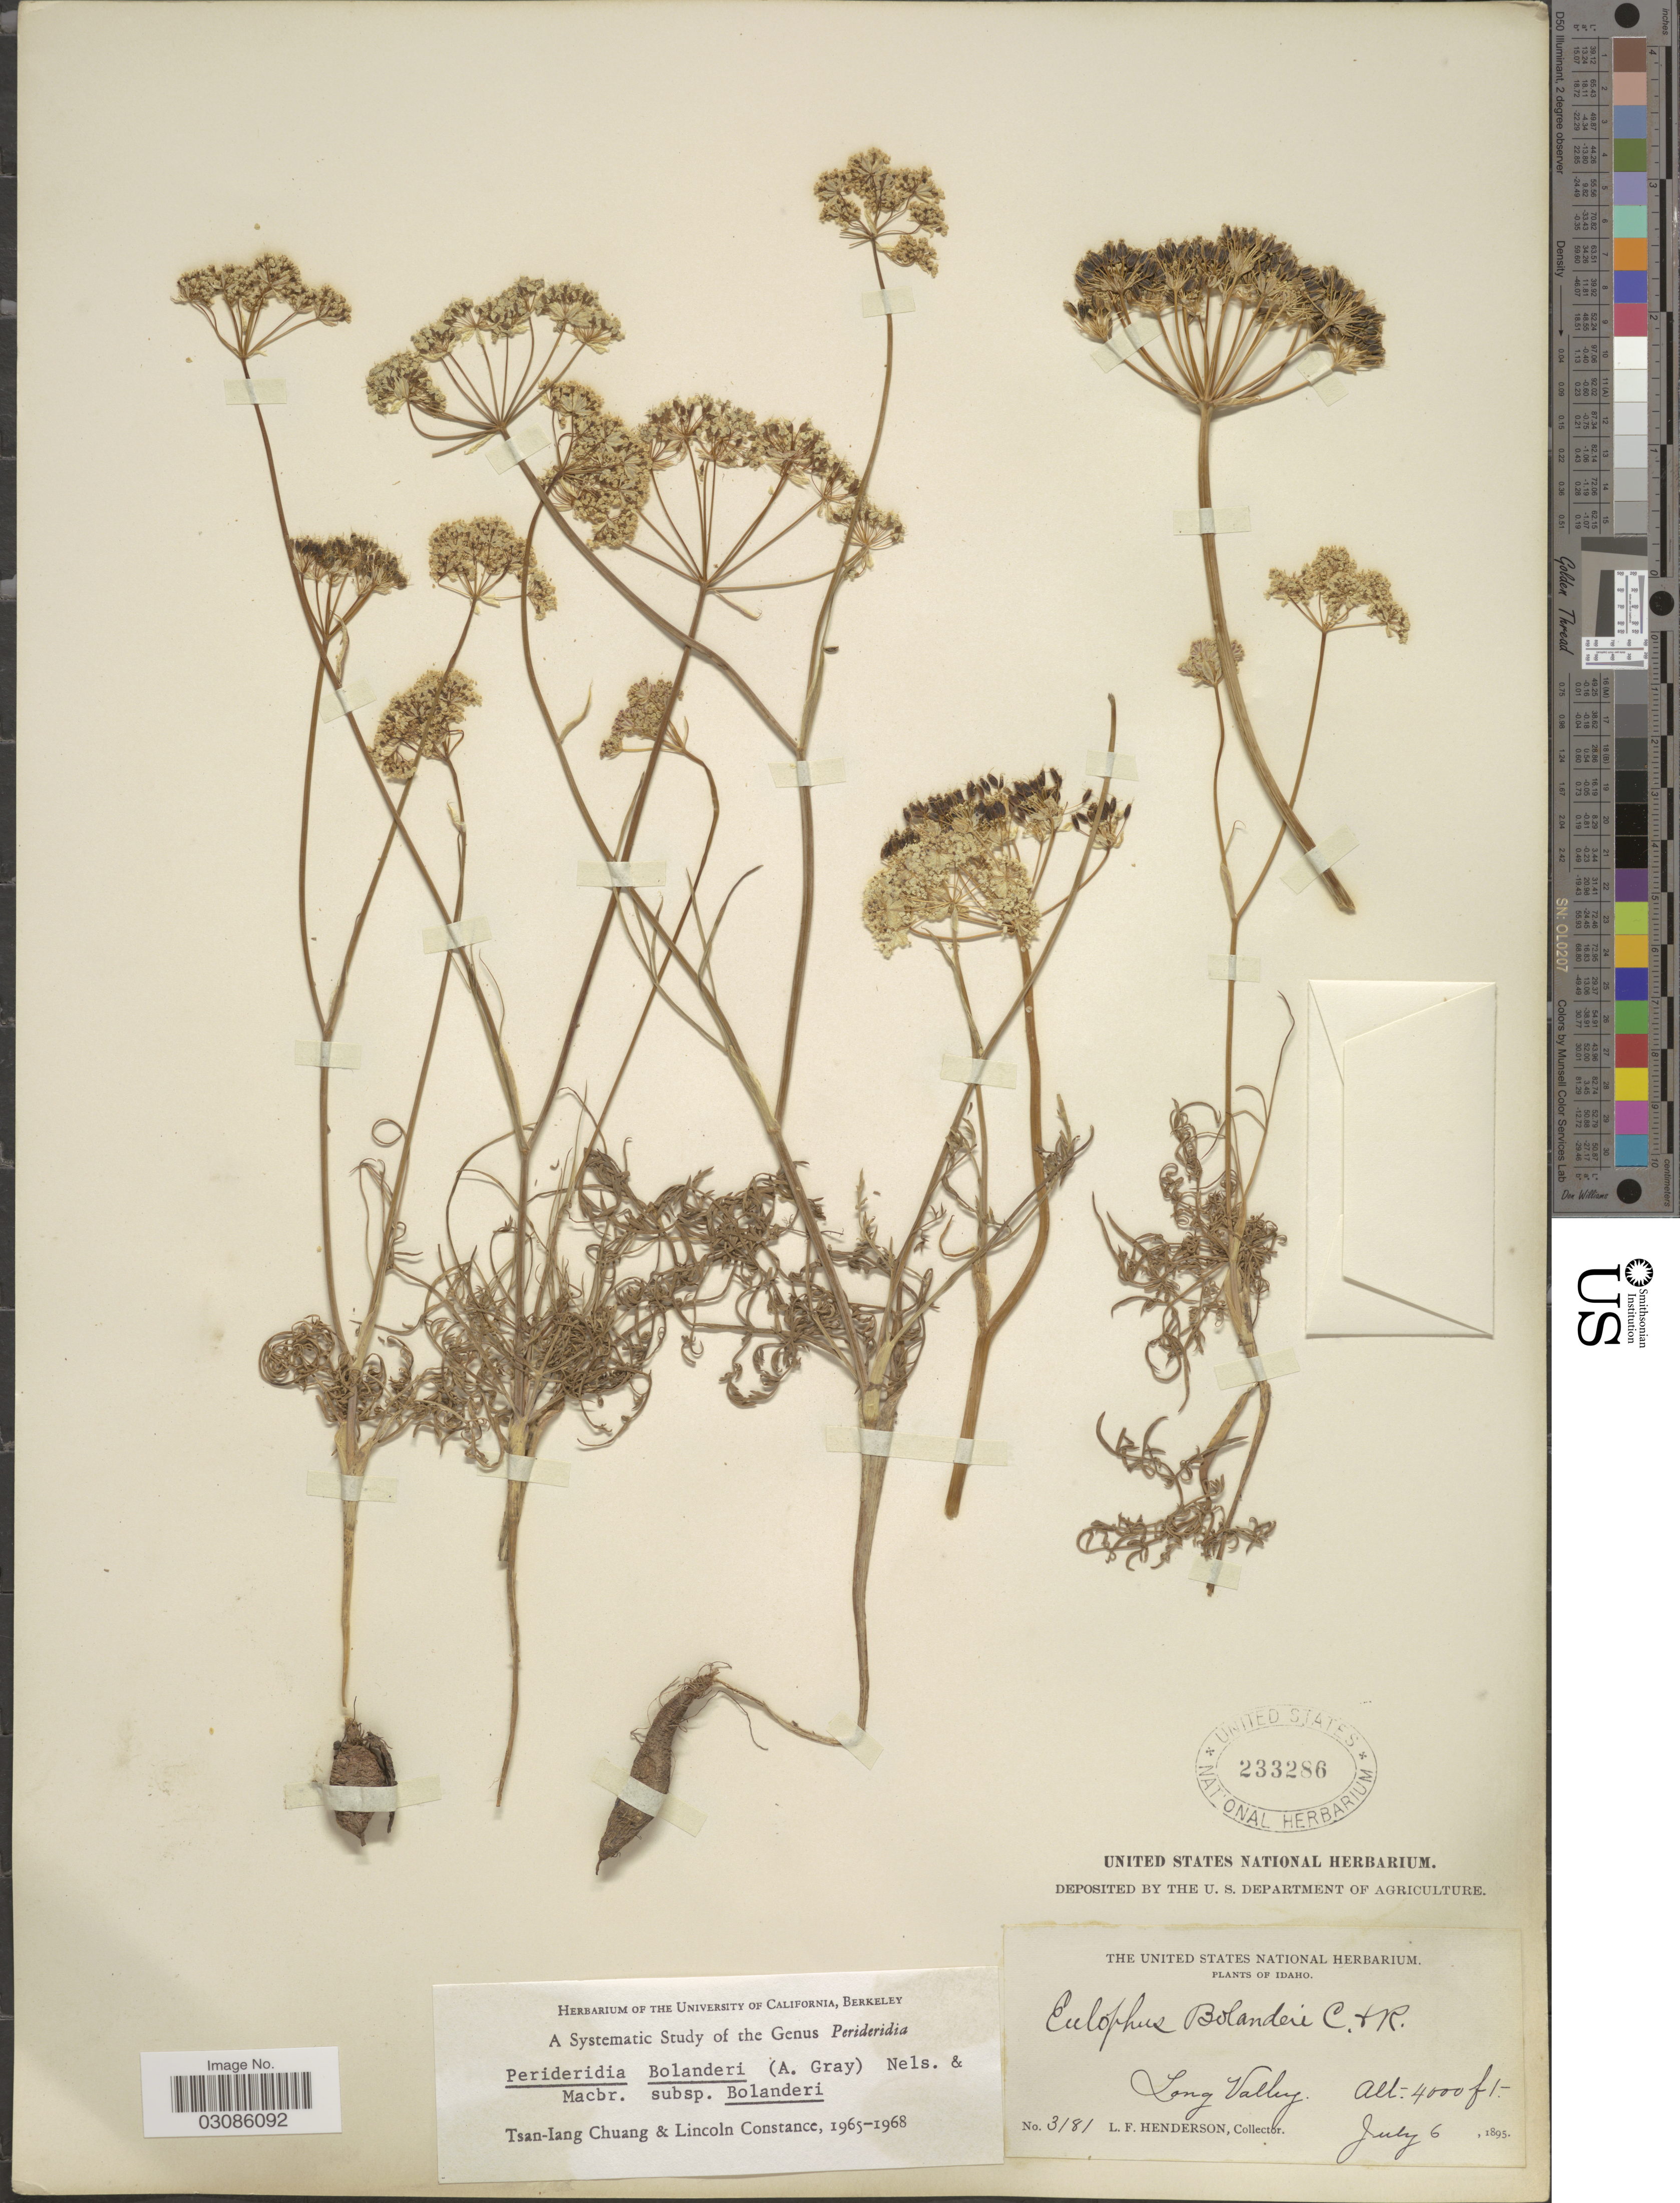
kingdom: Plantae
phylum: Tracheophyta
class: Magnoliopsida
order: Apiales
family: Apiaceae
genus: Perideridia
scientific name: Perideridia bolanderi subsp. bolanderi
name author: (A. Gray) A. Nelson & J.F. Macbr.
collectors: L. Henderson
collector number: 3181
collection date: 1895-07-06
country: United States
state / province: Idaho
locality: Long Valley.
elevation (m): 1219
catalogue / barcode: US 233286